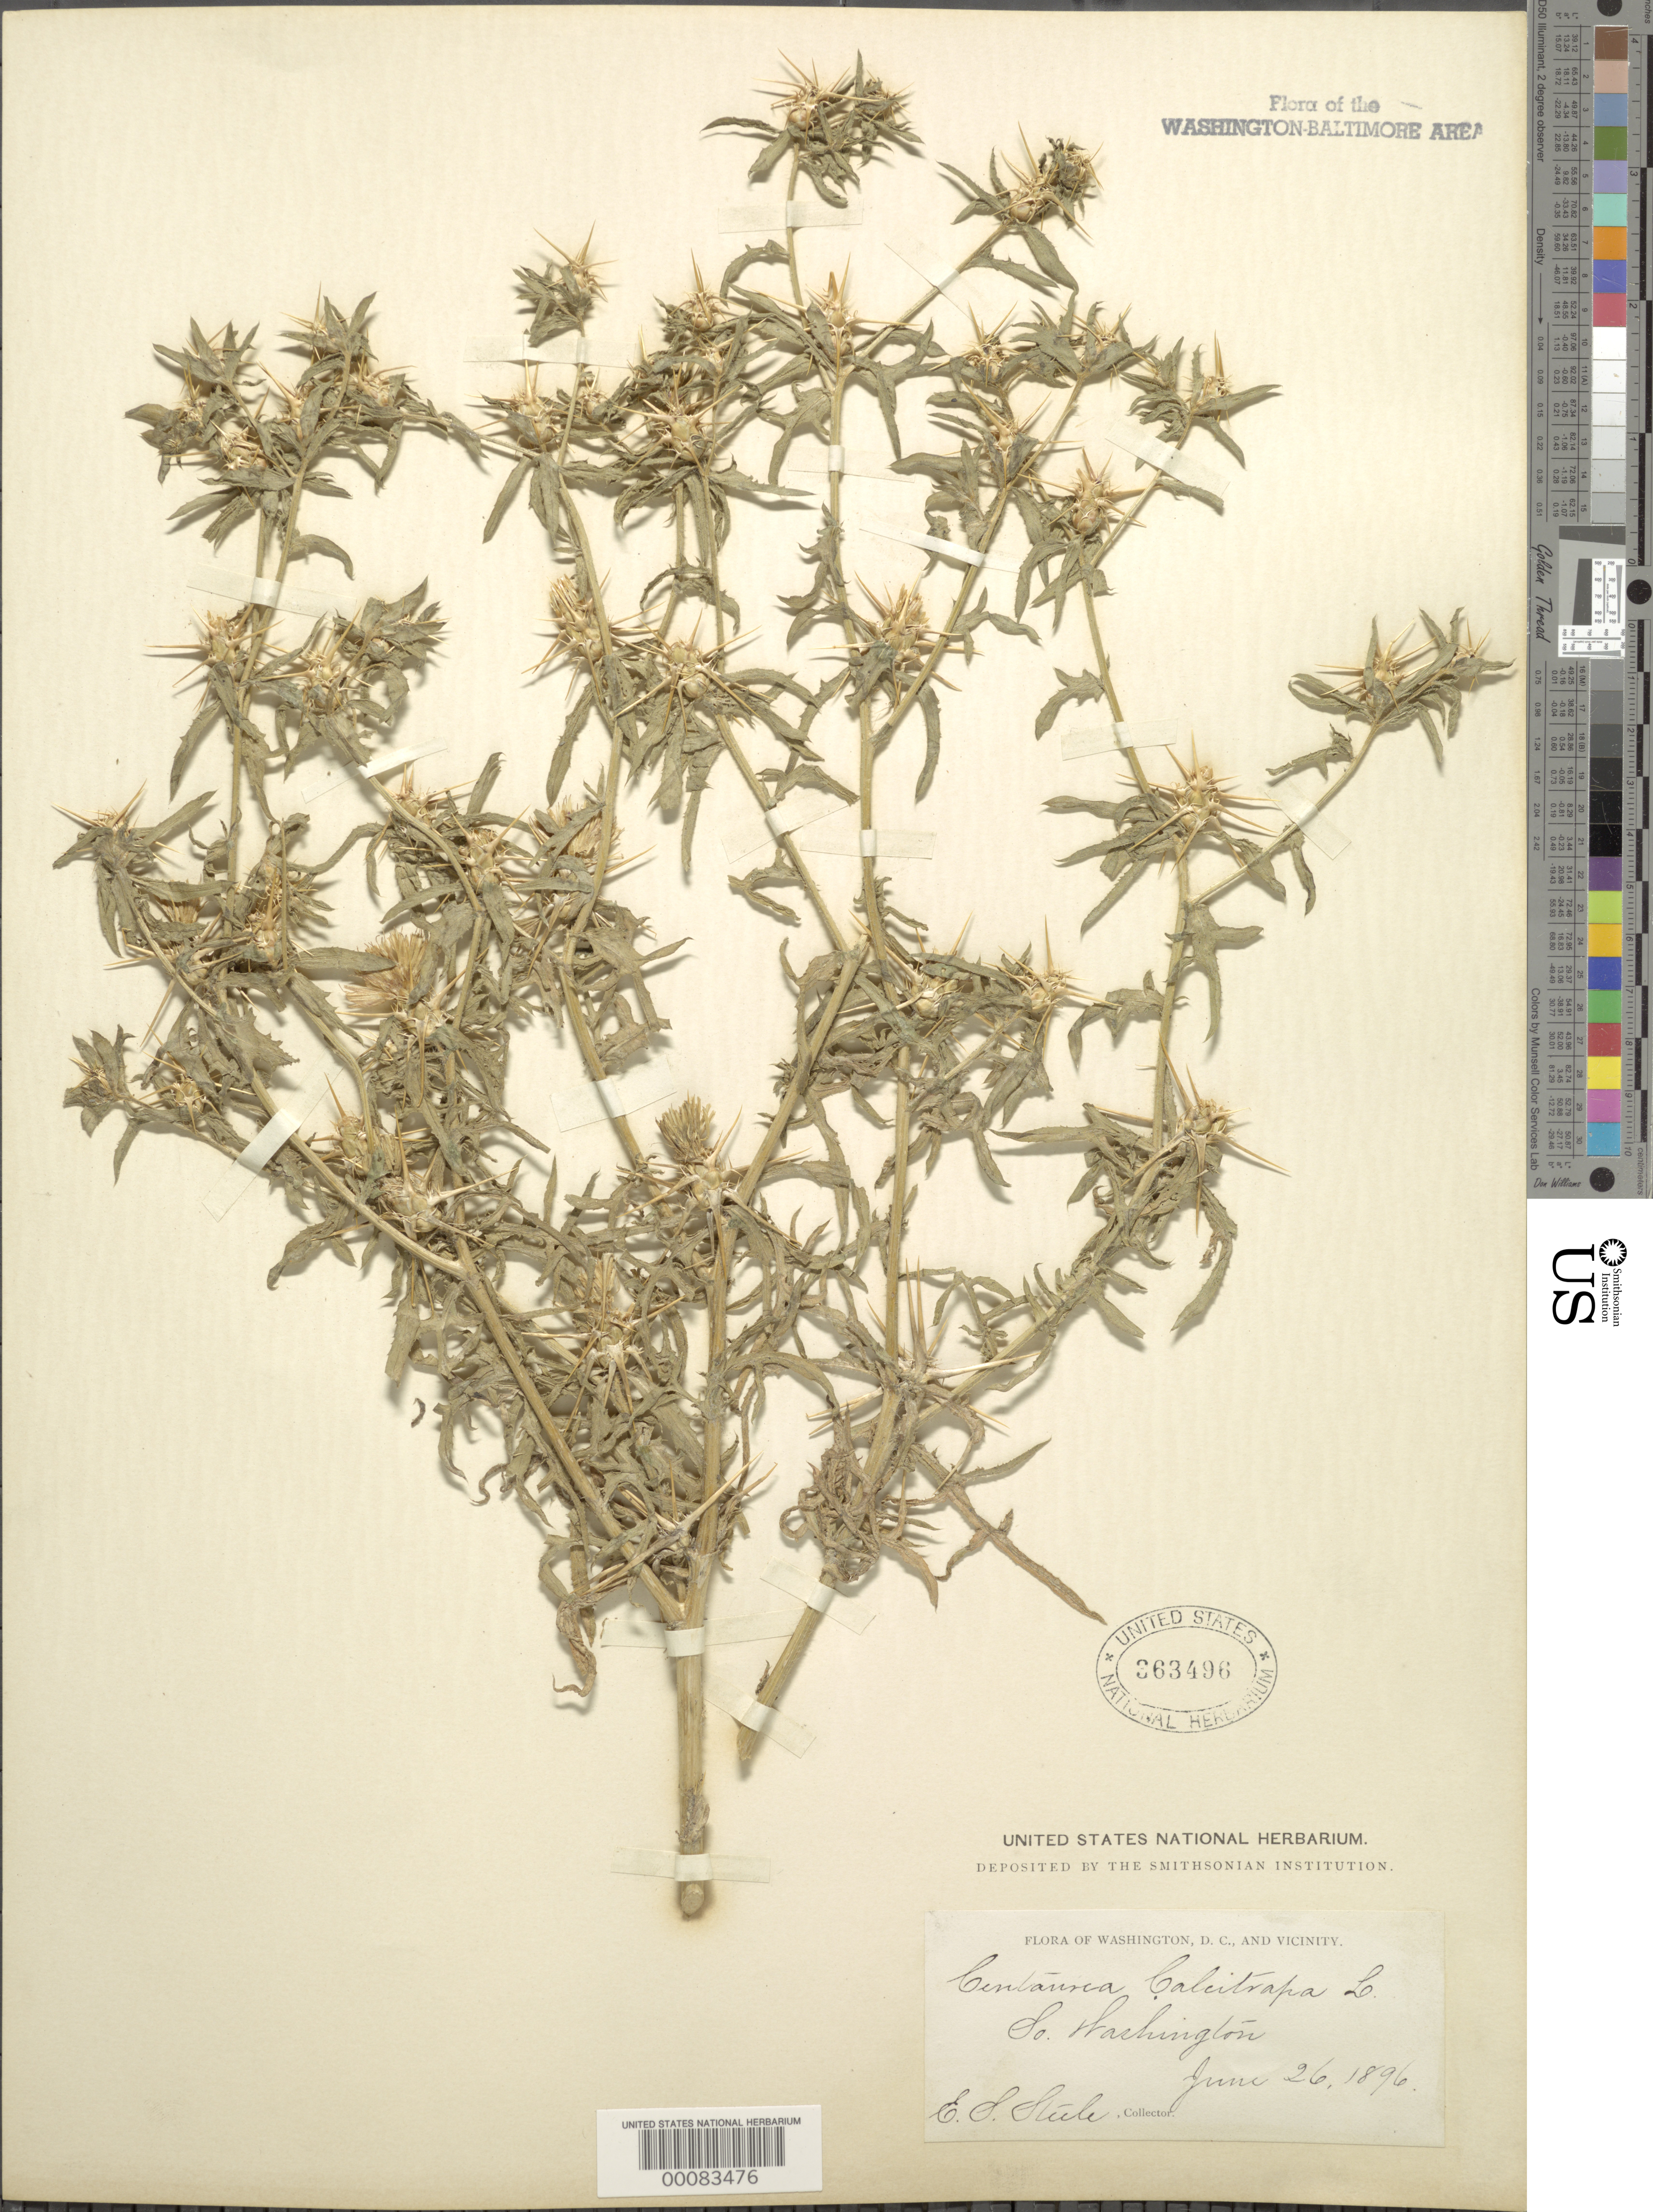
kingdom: Plantae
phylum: Tracheophyta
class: Magnoliopsida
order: Asterales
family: Asteraceae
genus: Centaurea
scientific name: Centaurea calcitrapa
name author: L.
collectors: E. Steele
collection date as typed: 26 Jun 1896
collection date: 1896-06-26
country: United States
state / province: District of Columbia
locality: South Side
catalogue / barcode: US 363496